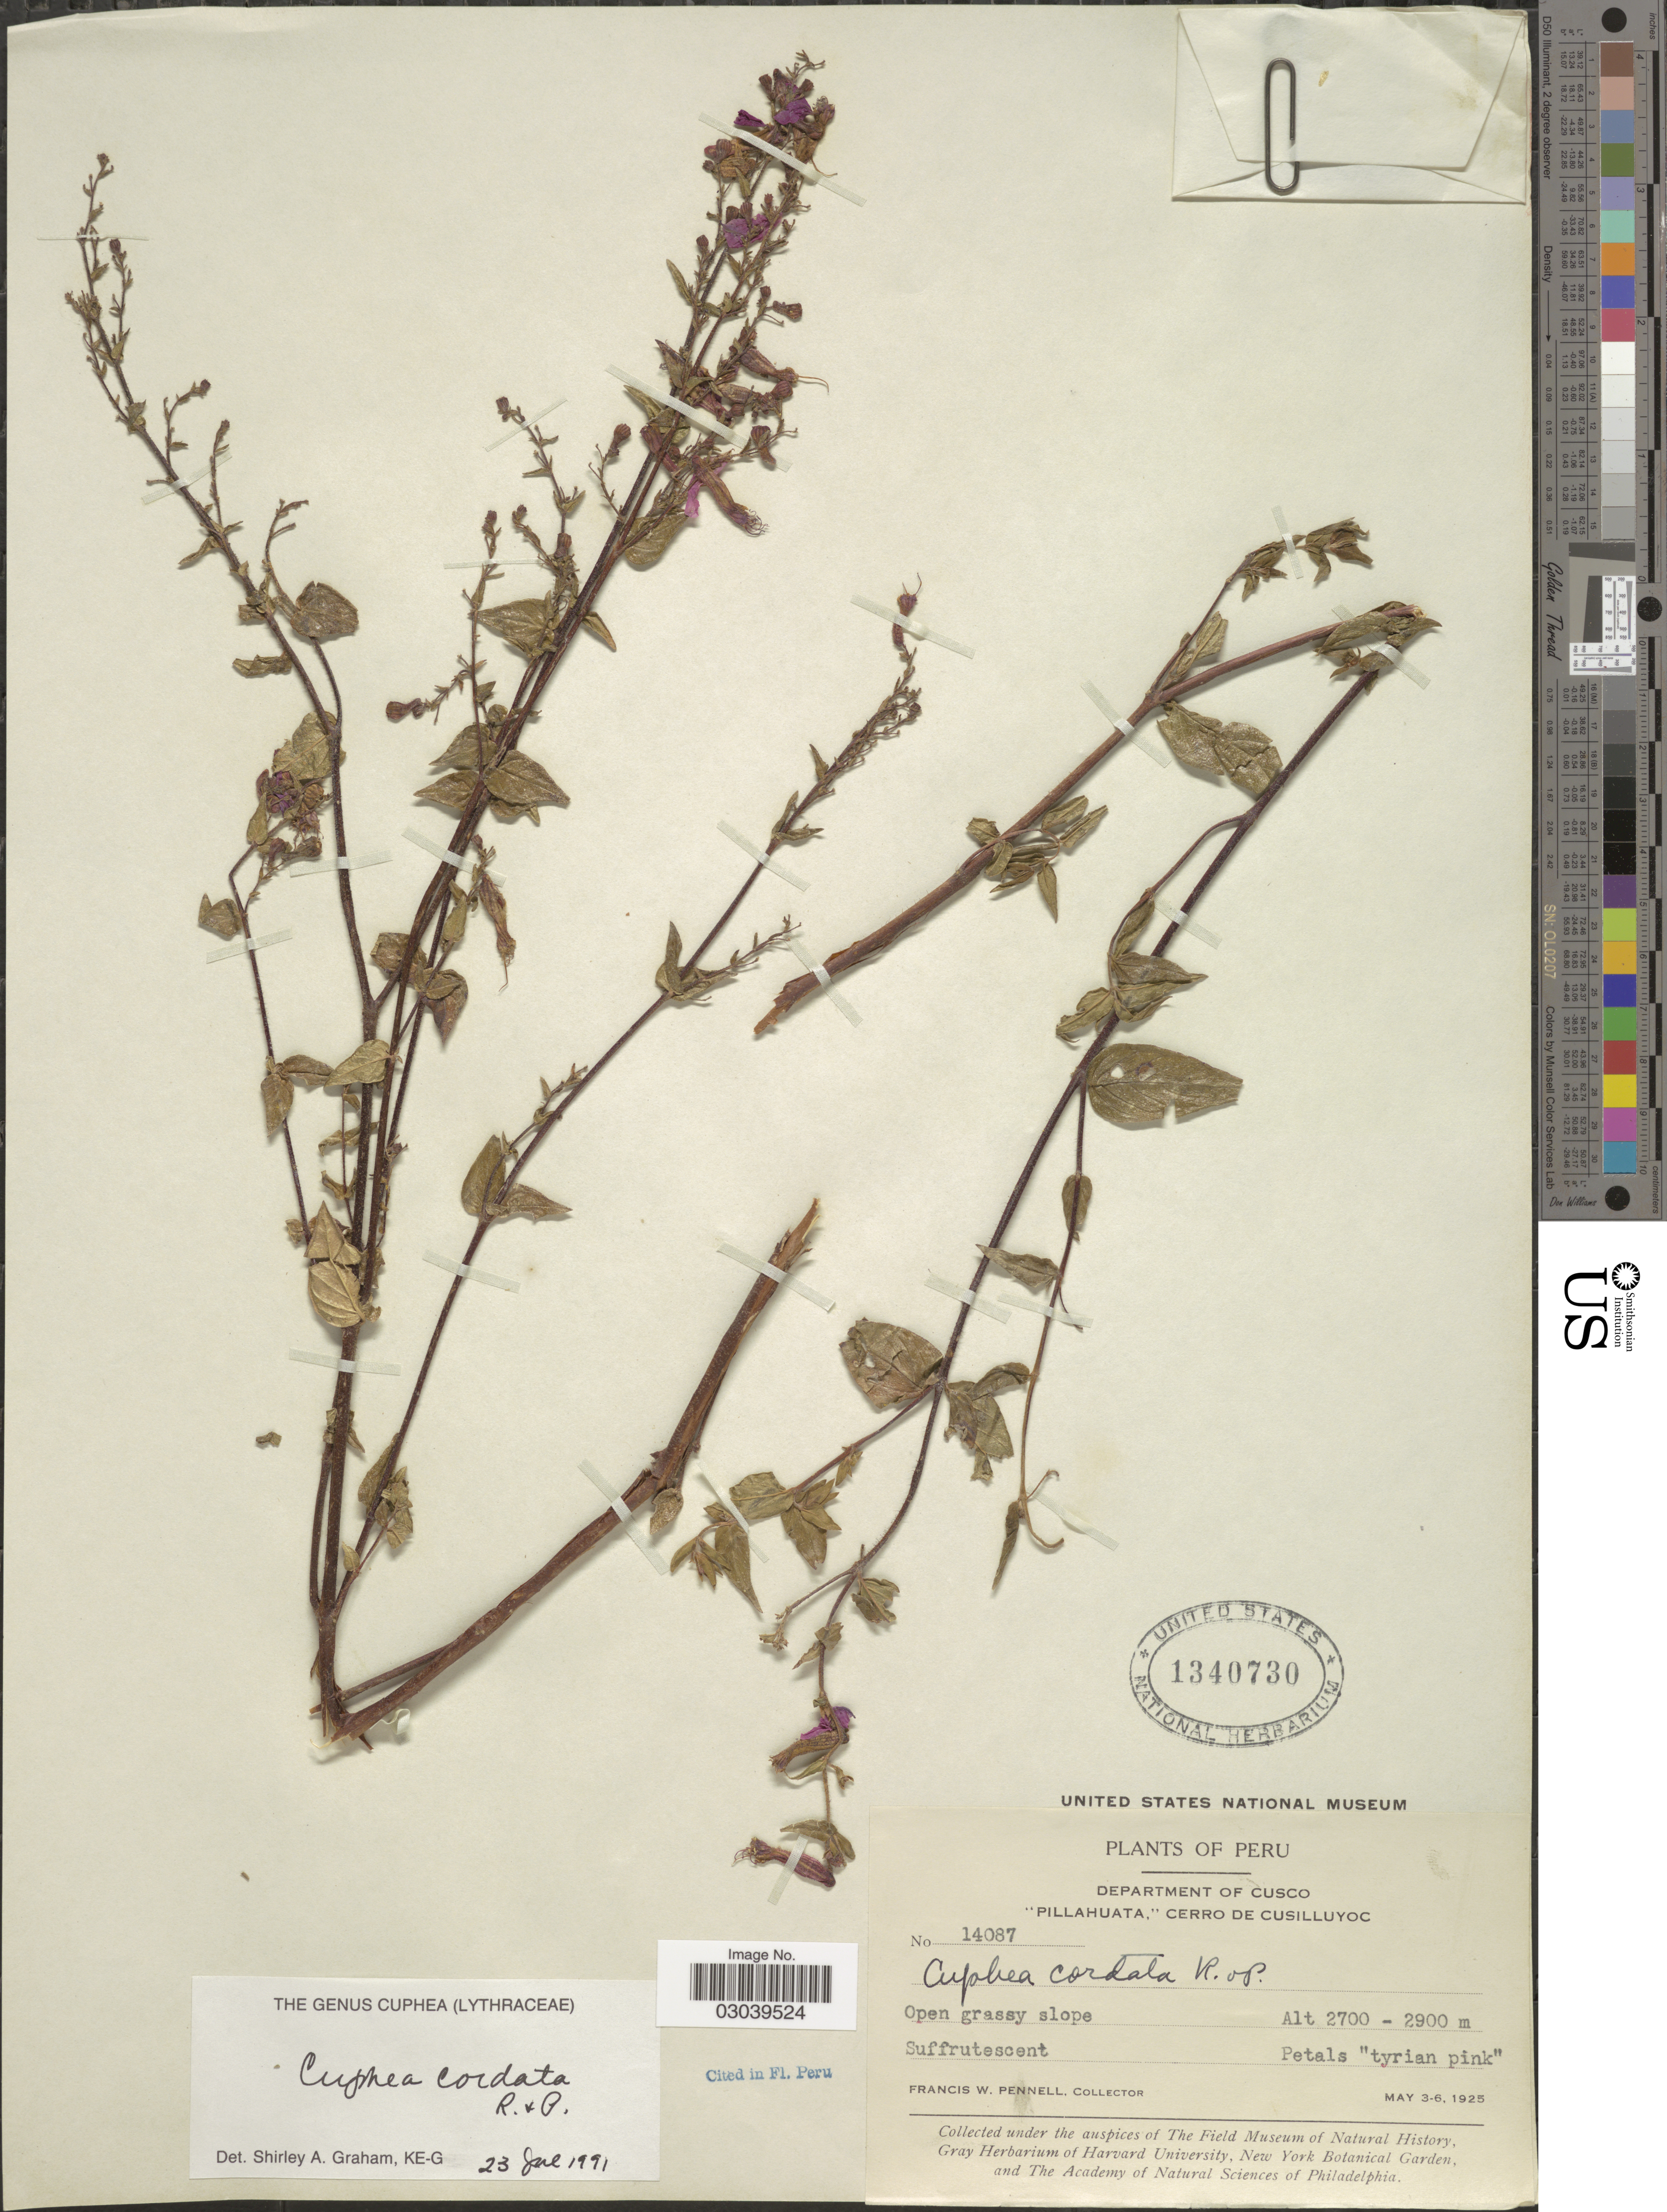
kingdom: Plantae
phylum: Tracheophyta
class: Magnoliopsida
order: Myrtales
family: Lythraceae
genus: Cuphea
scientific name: Cuphea cordata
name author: Ruiz & Pav.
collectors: F. W. Pennell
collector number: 14087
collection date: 1925-05-03/1925-05-06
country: Peru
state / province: Cusco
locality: Department of Cusco. "Pillahuata," Cerro de Cusilluyoc.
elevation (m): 2700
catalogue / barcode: US 1340730